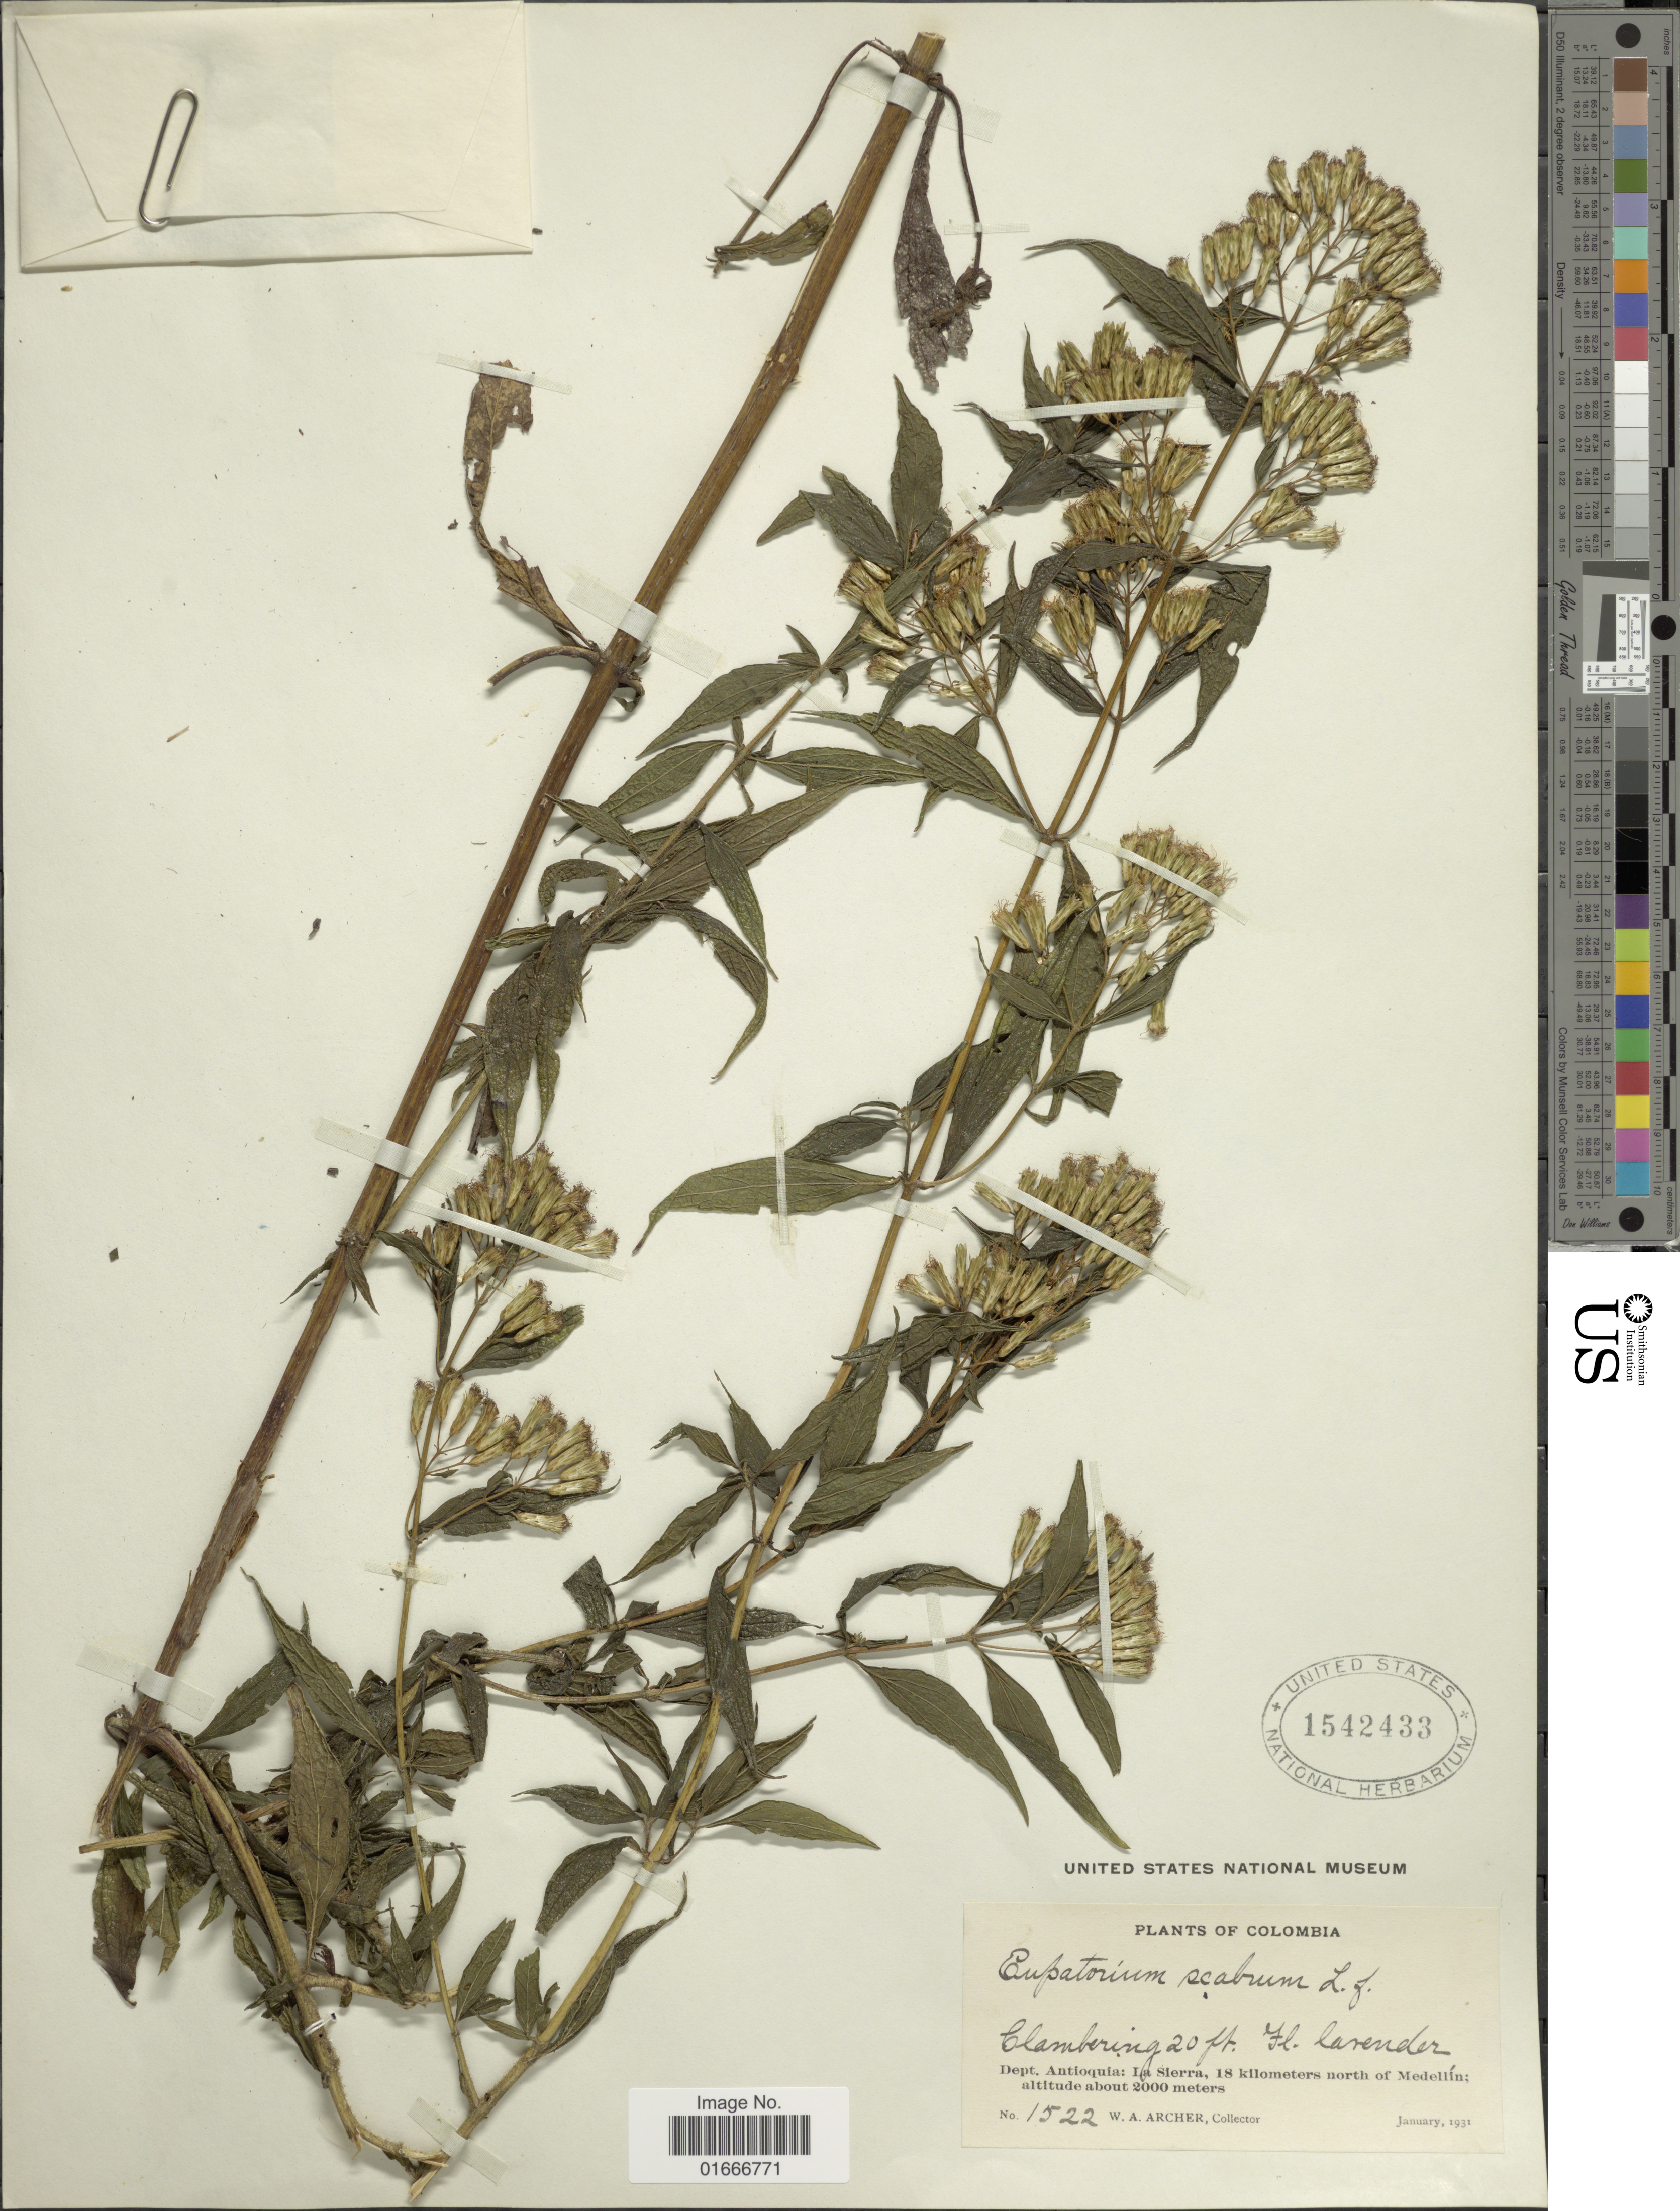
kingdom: Plantae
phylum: Tracheophyta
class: Magnoliopsida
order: Asterales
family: Asteraceae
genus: Chromolaena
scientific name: Chromolaena scabra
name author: (L. f.) R.M. King & H. Rob.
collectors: W. A. Archer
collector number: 1522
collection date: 1931-01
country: Colombia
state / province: Antioquia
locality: La Sierra, 18 kilometers north of Medellin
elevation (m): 2000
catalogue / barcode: US 1542433